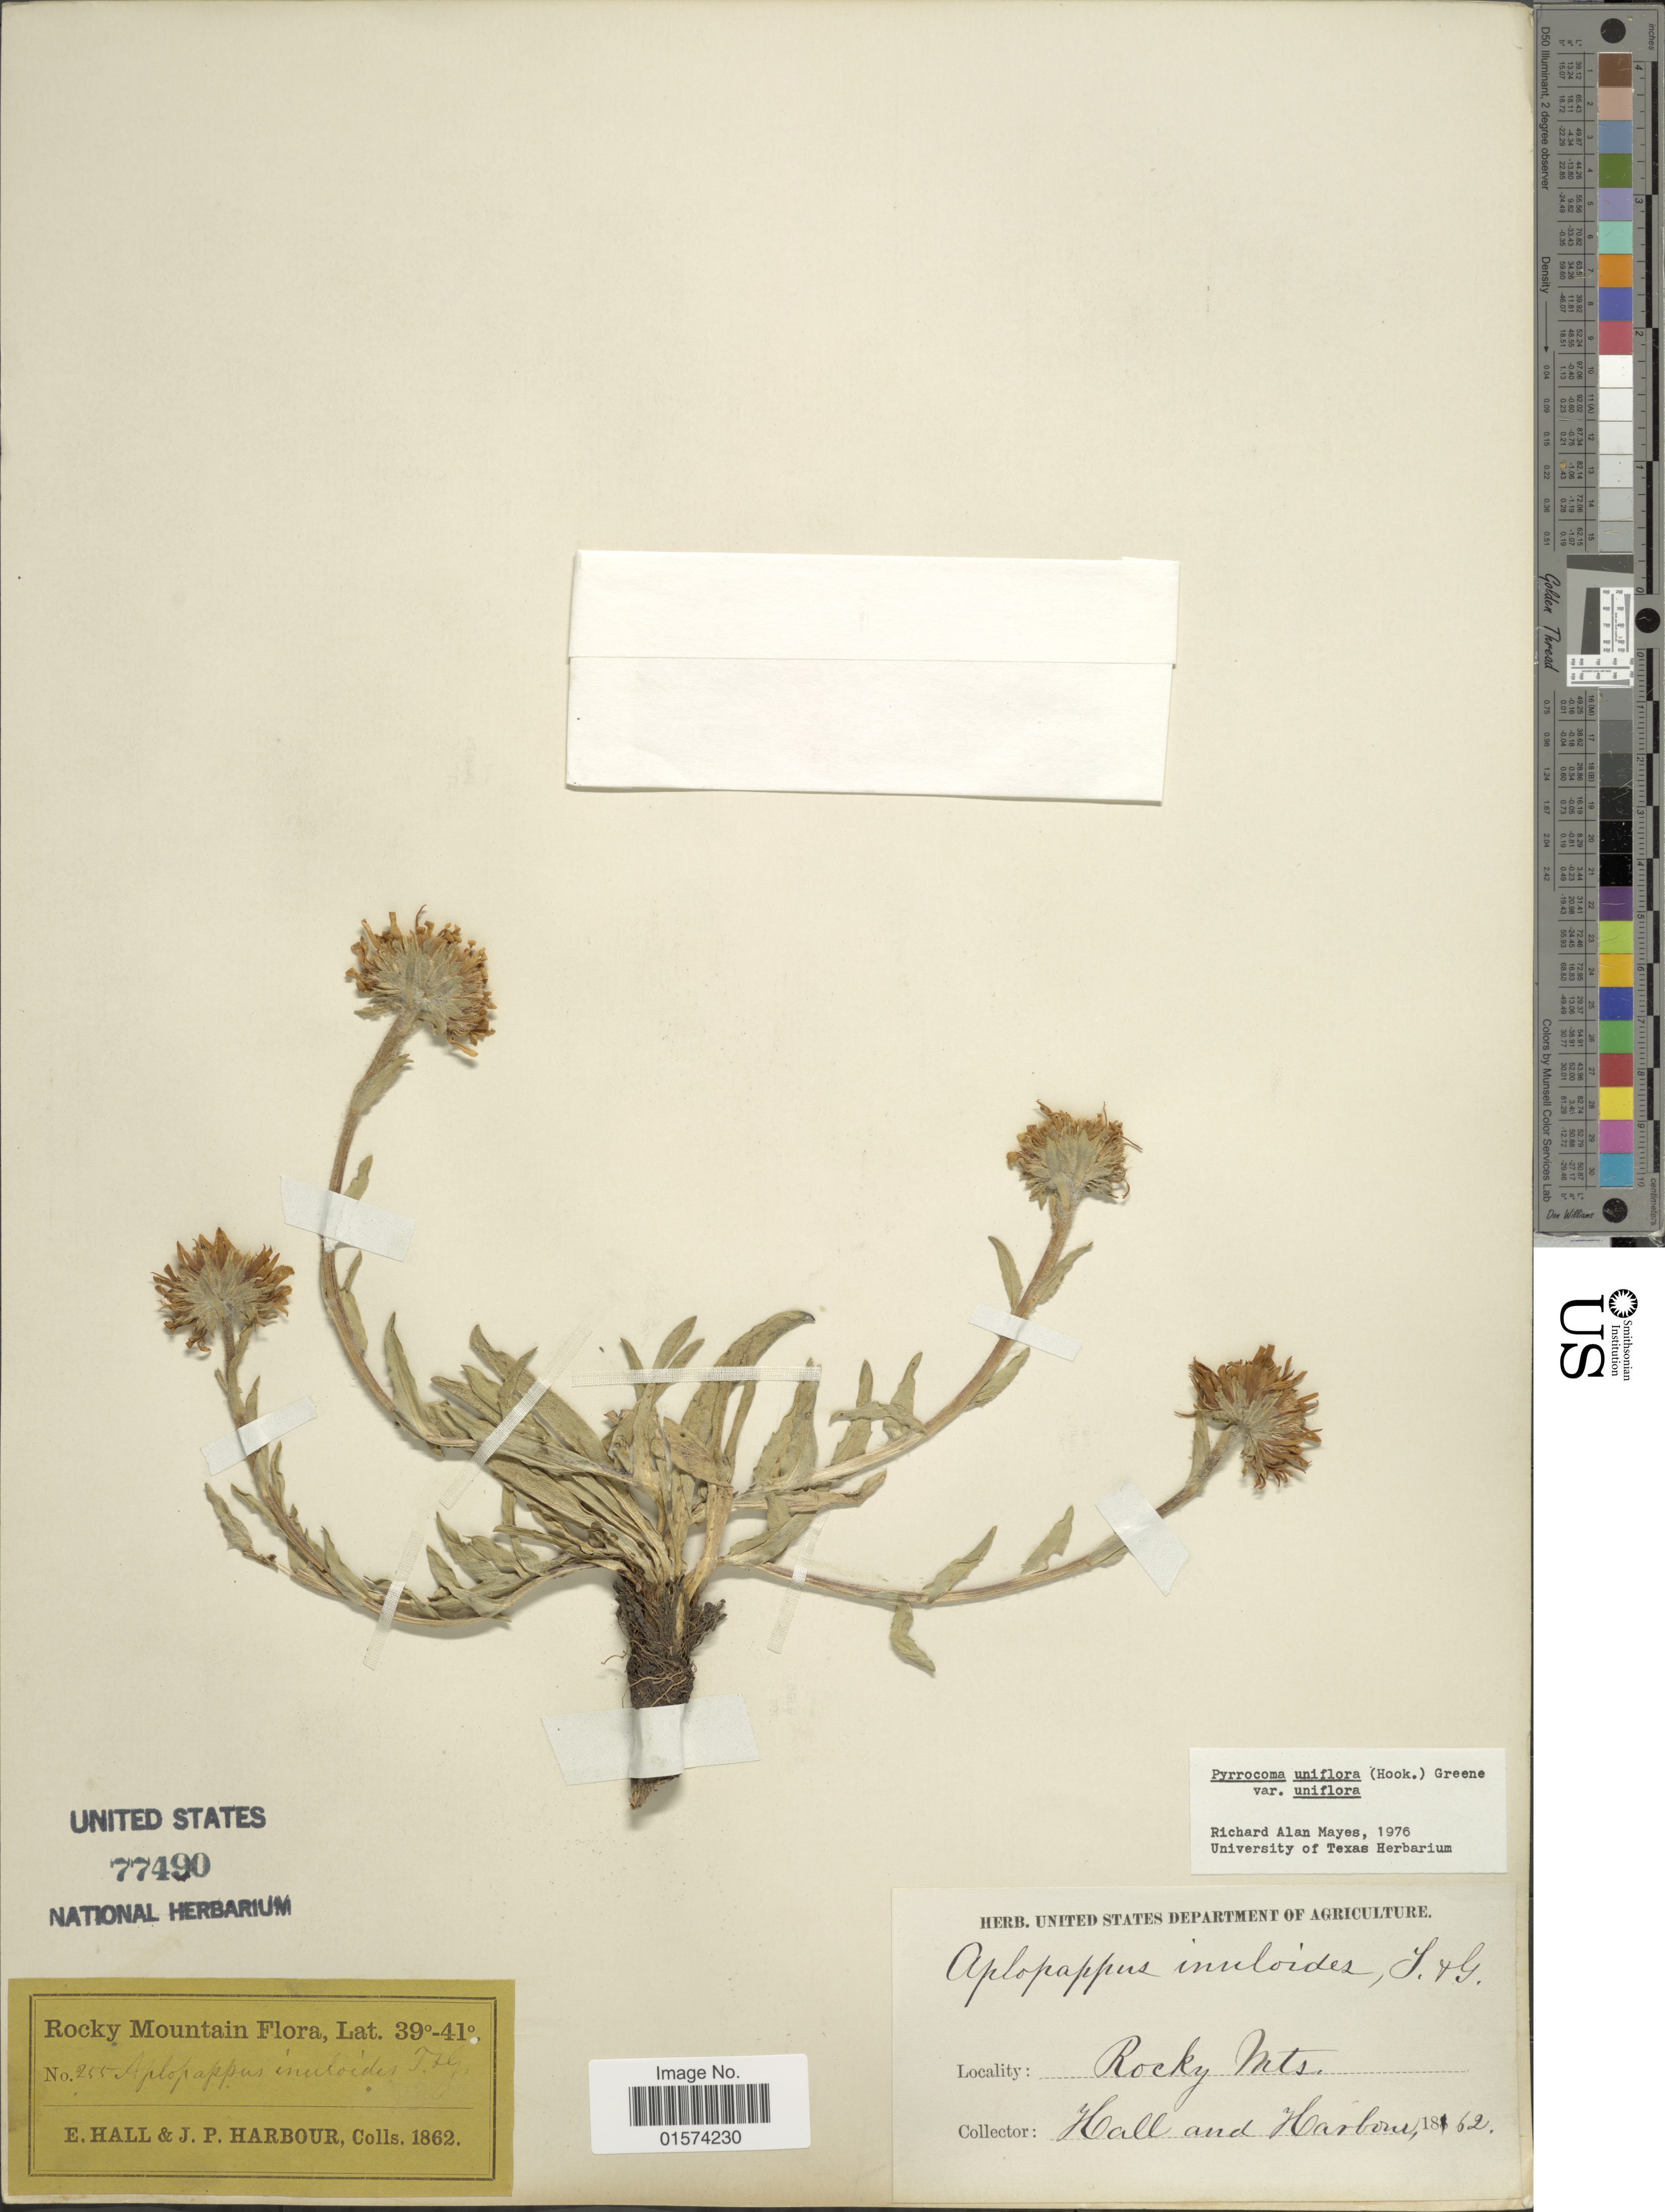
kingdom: Plantae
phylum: Tracheophyta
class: Magnoliopsida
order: Asterales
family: Asteraceae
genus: Pyrrocoma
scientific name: Pyrrocoma uniflora var. uniflora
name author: (Hook.) Greene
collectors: E. Hall & J. Harbour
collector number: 255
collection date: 1862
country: United States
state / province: Colorado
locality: Rocky Mtns.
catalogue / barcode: US 77490